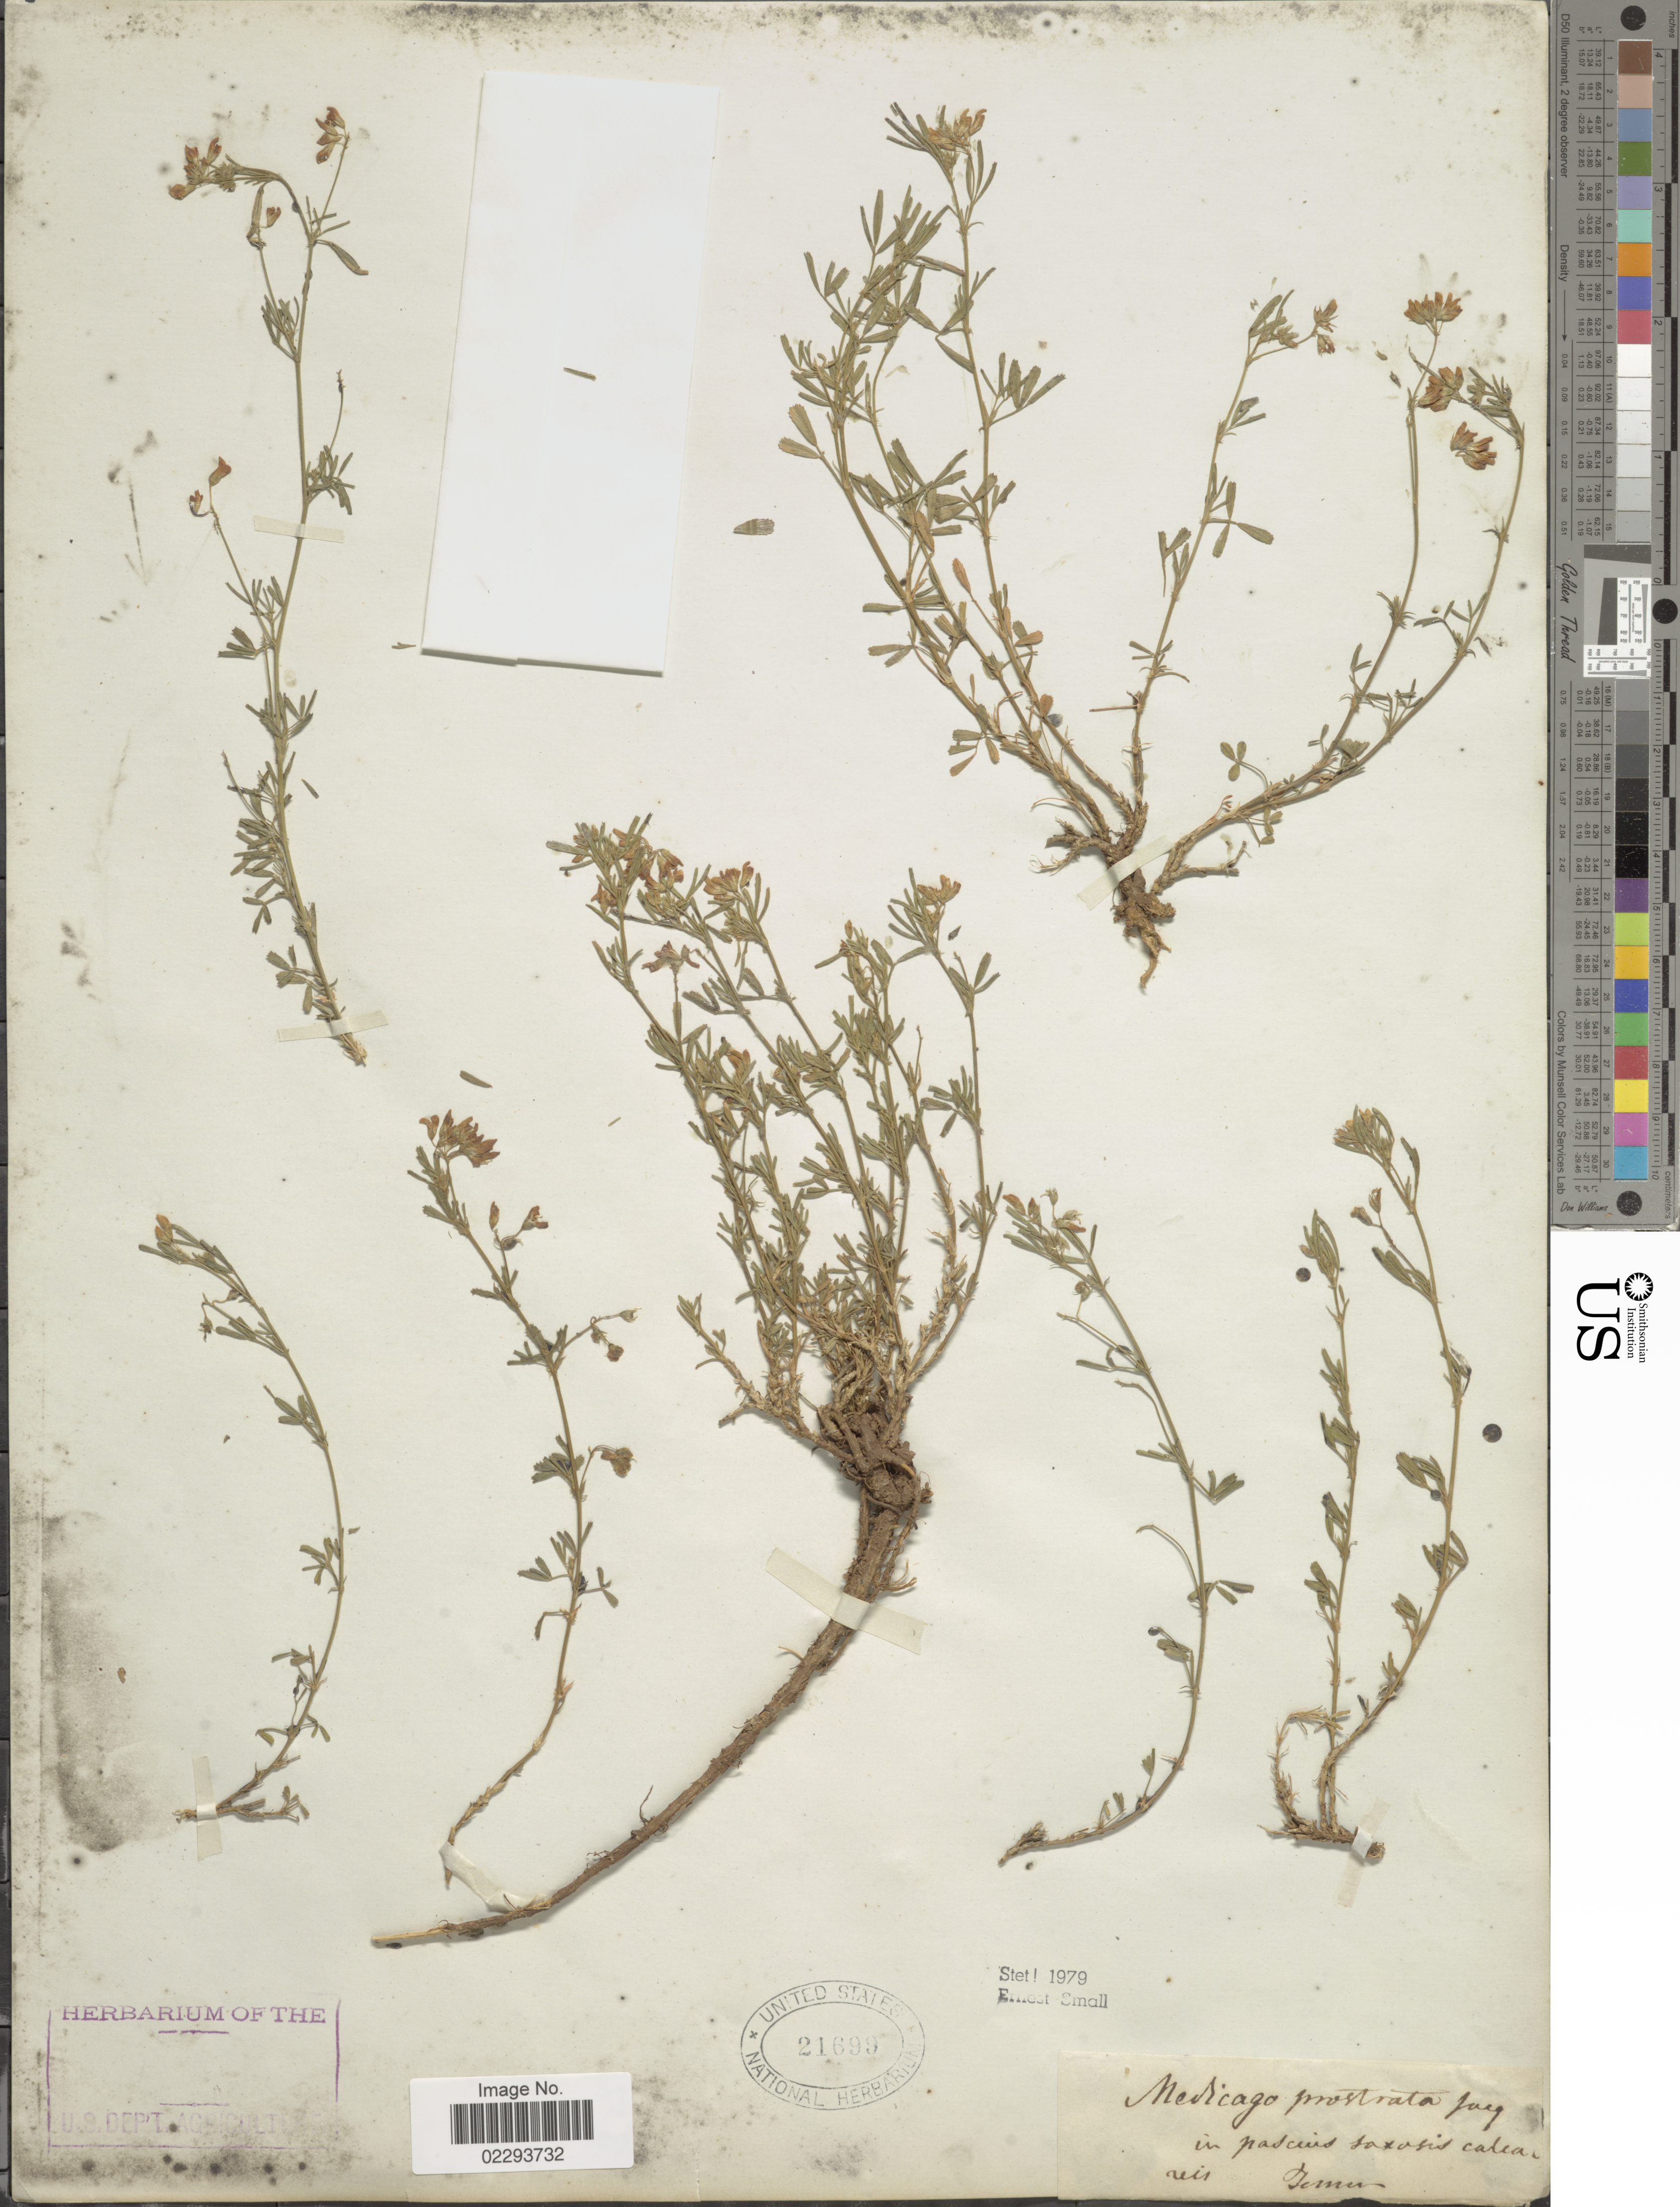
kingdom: Plantae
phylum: Tracheophyta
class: Magnoliopsida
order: Fabales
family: Fabaceae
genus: Medicago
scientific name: Medicago prostrata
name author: Jacq.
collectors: Tommasini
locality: In pascuis saxosis calcar. retis.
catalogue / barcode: US 21699